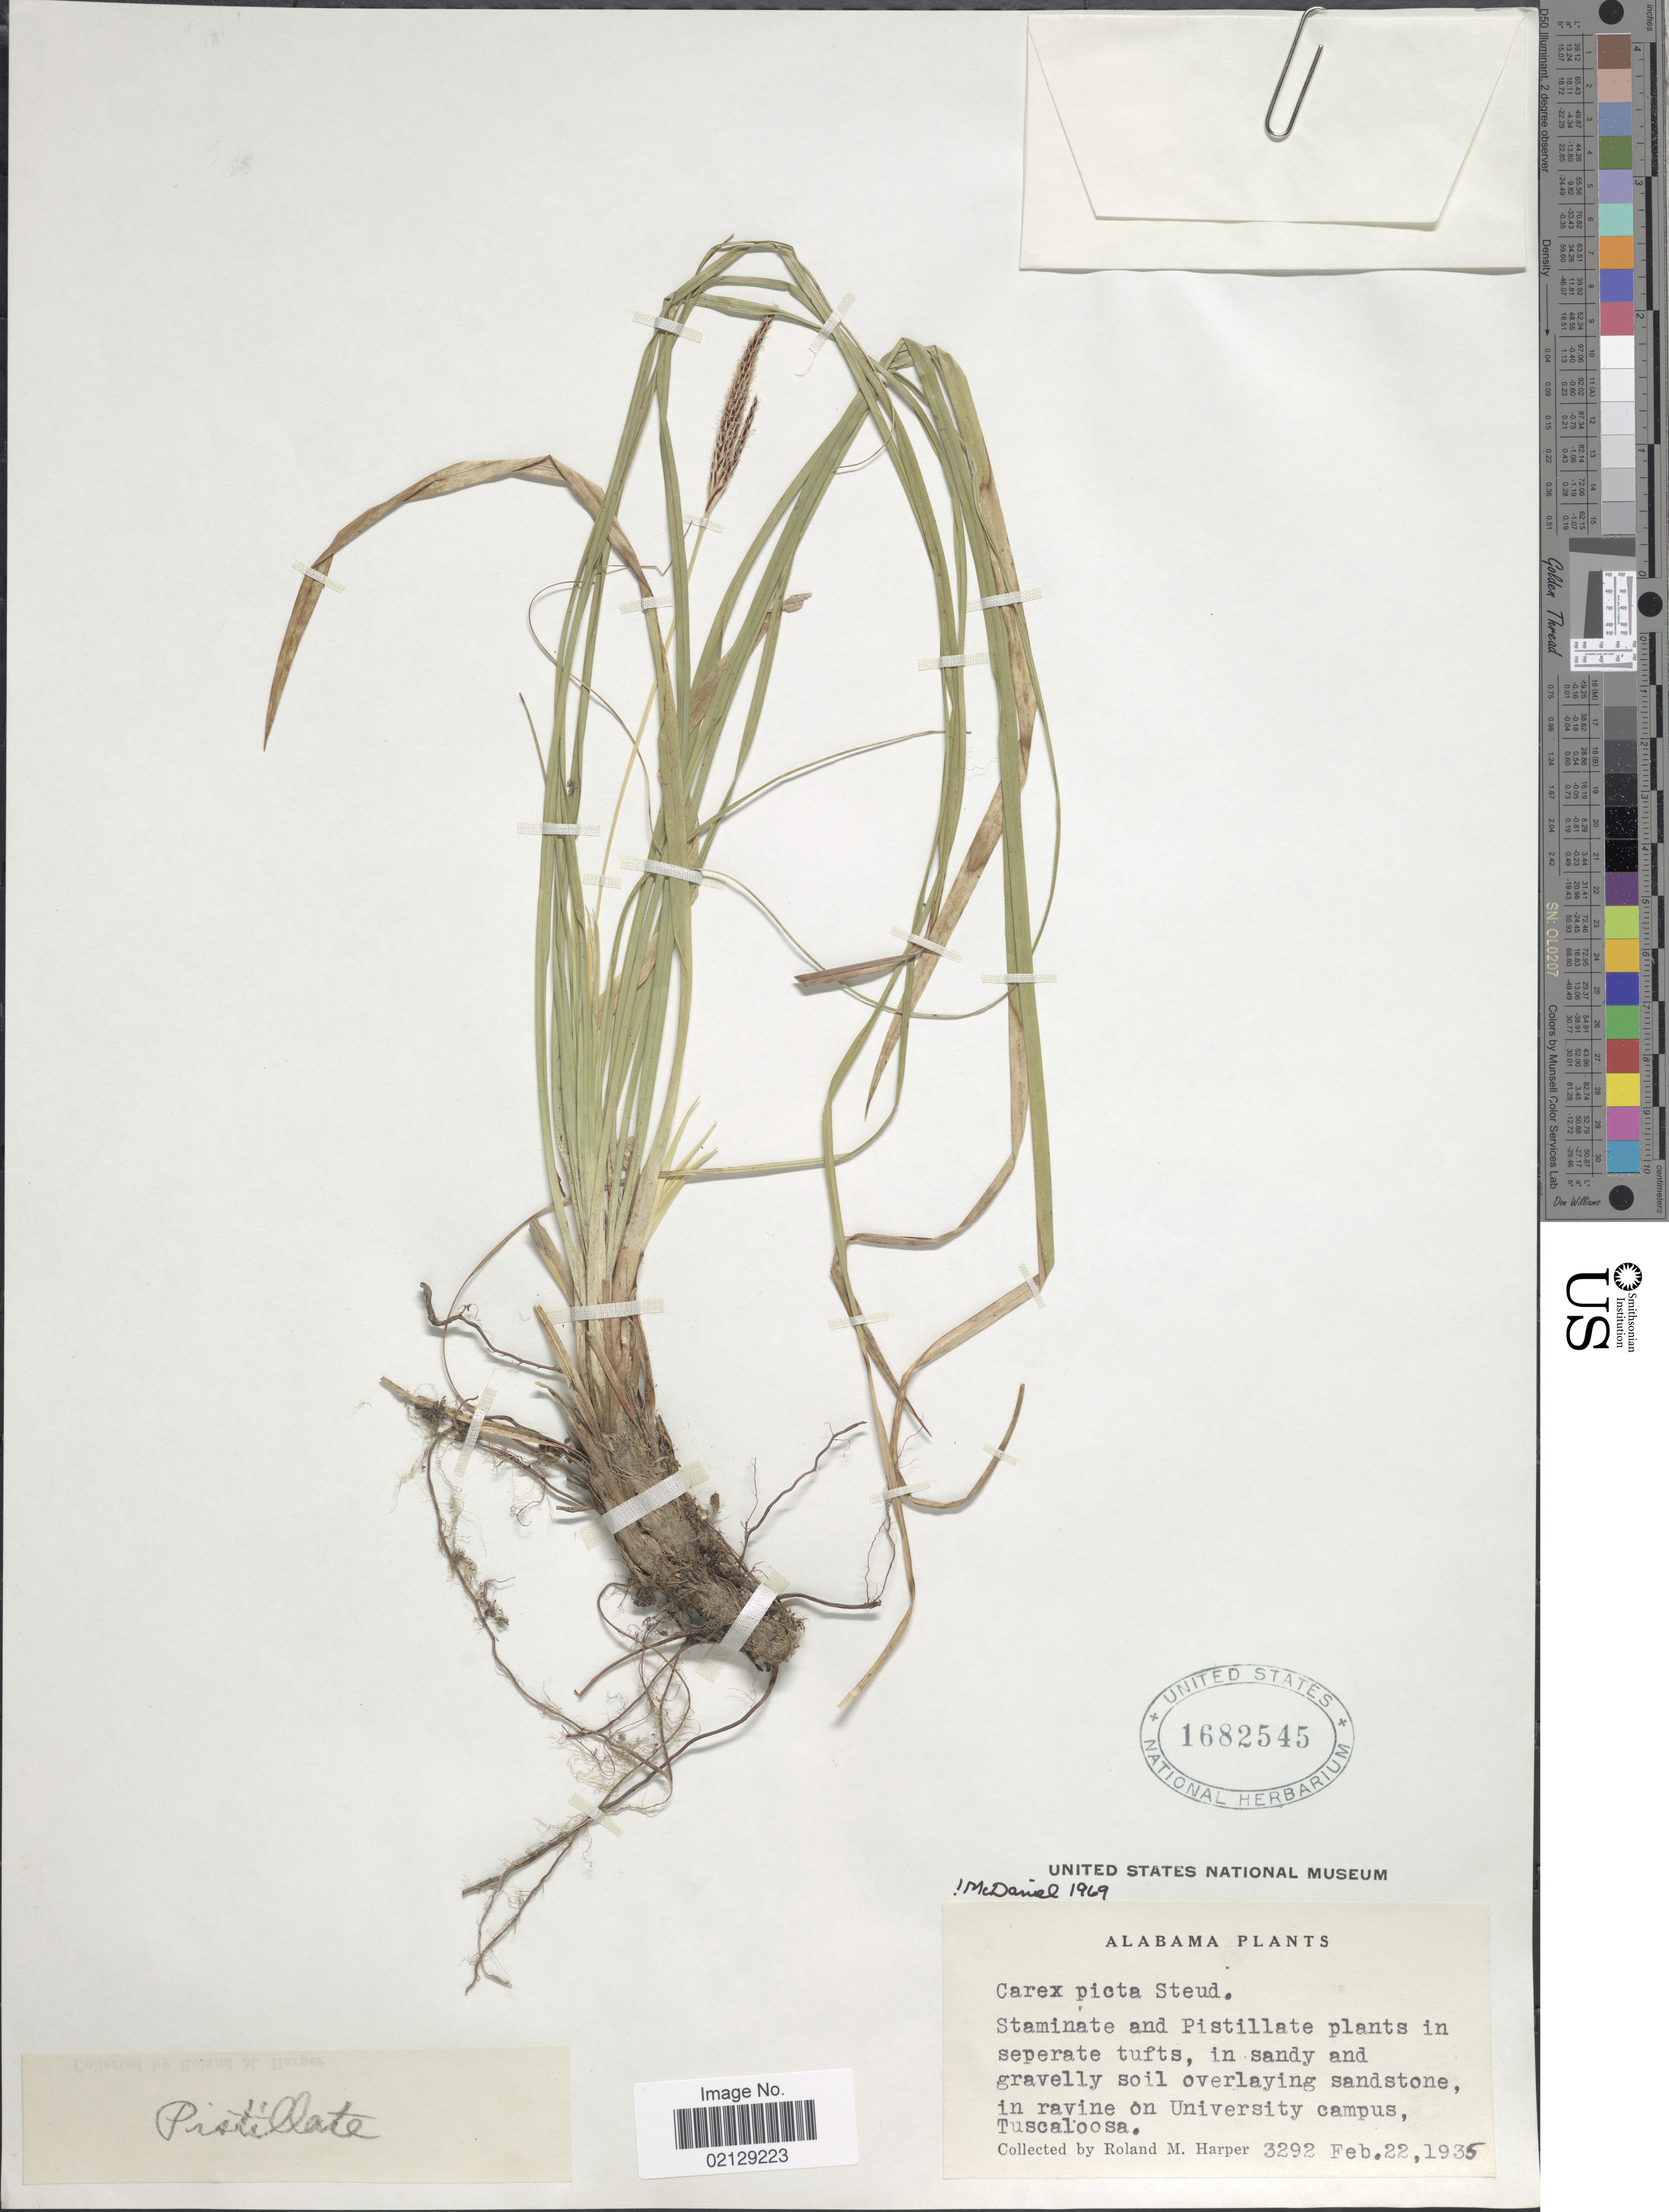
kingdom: Plantae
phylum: Tracheophyta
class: Liliopsida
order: Poales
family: Cyperaceae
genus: Carex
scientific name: Carex picta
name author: Steud.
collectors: R. M. Harper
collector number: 3292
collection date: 1935-02-22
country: United States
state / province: Alabama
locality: Tuscaloosa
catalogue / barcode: US 1682545